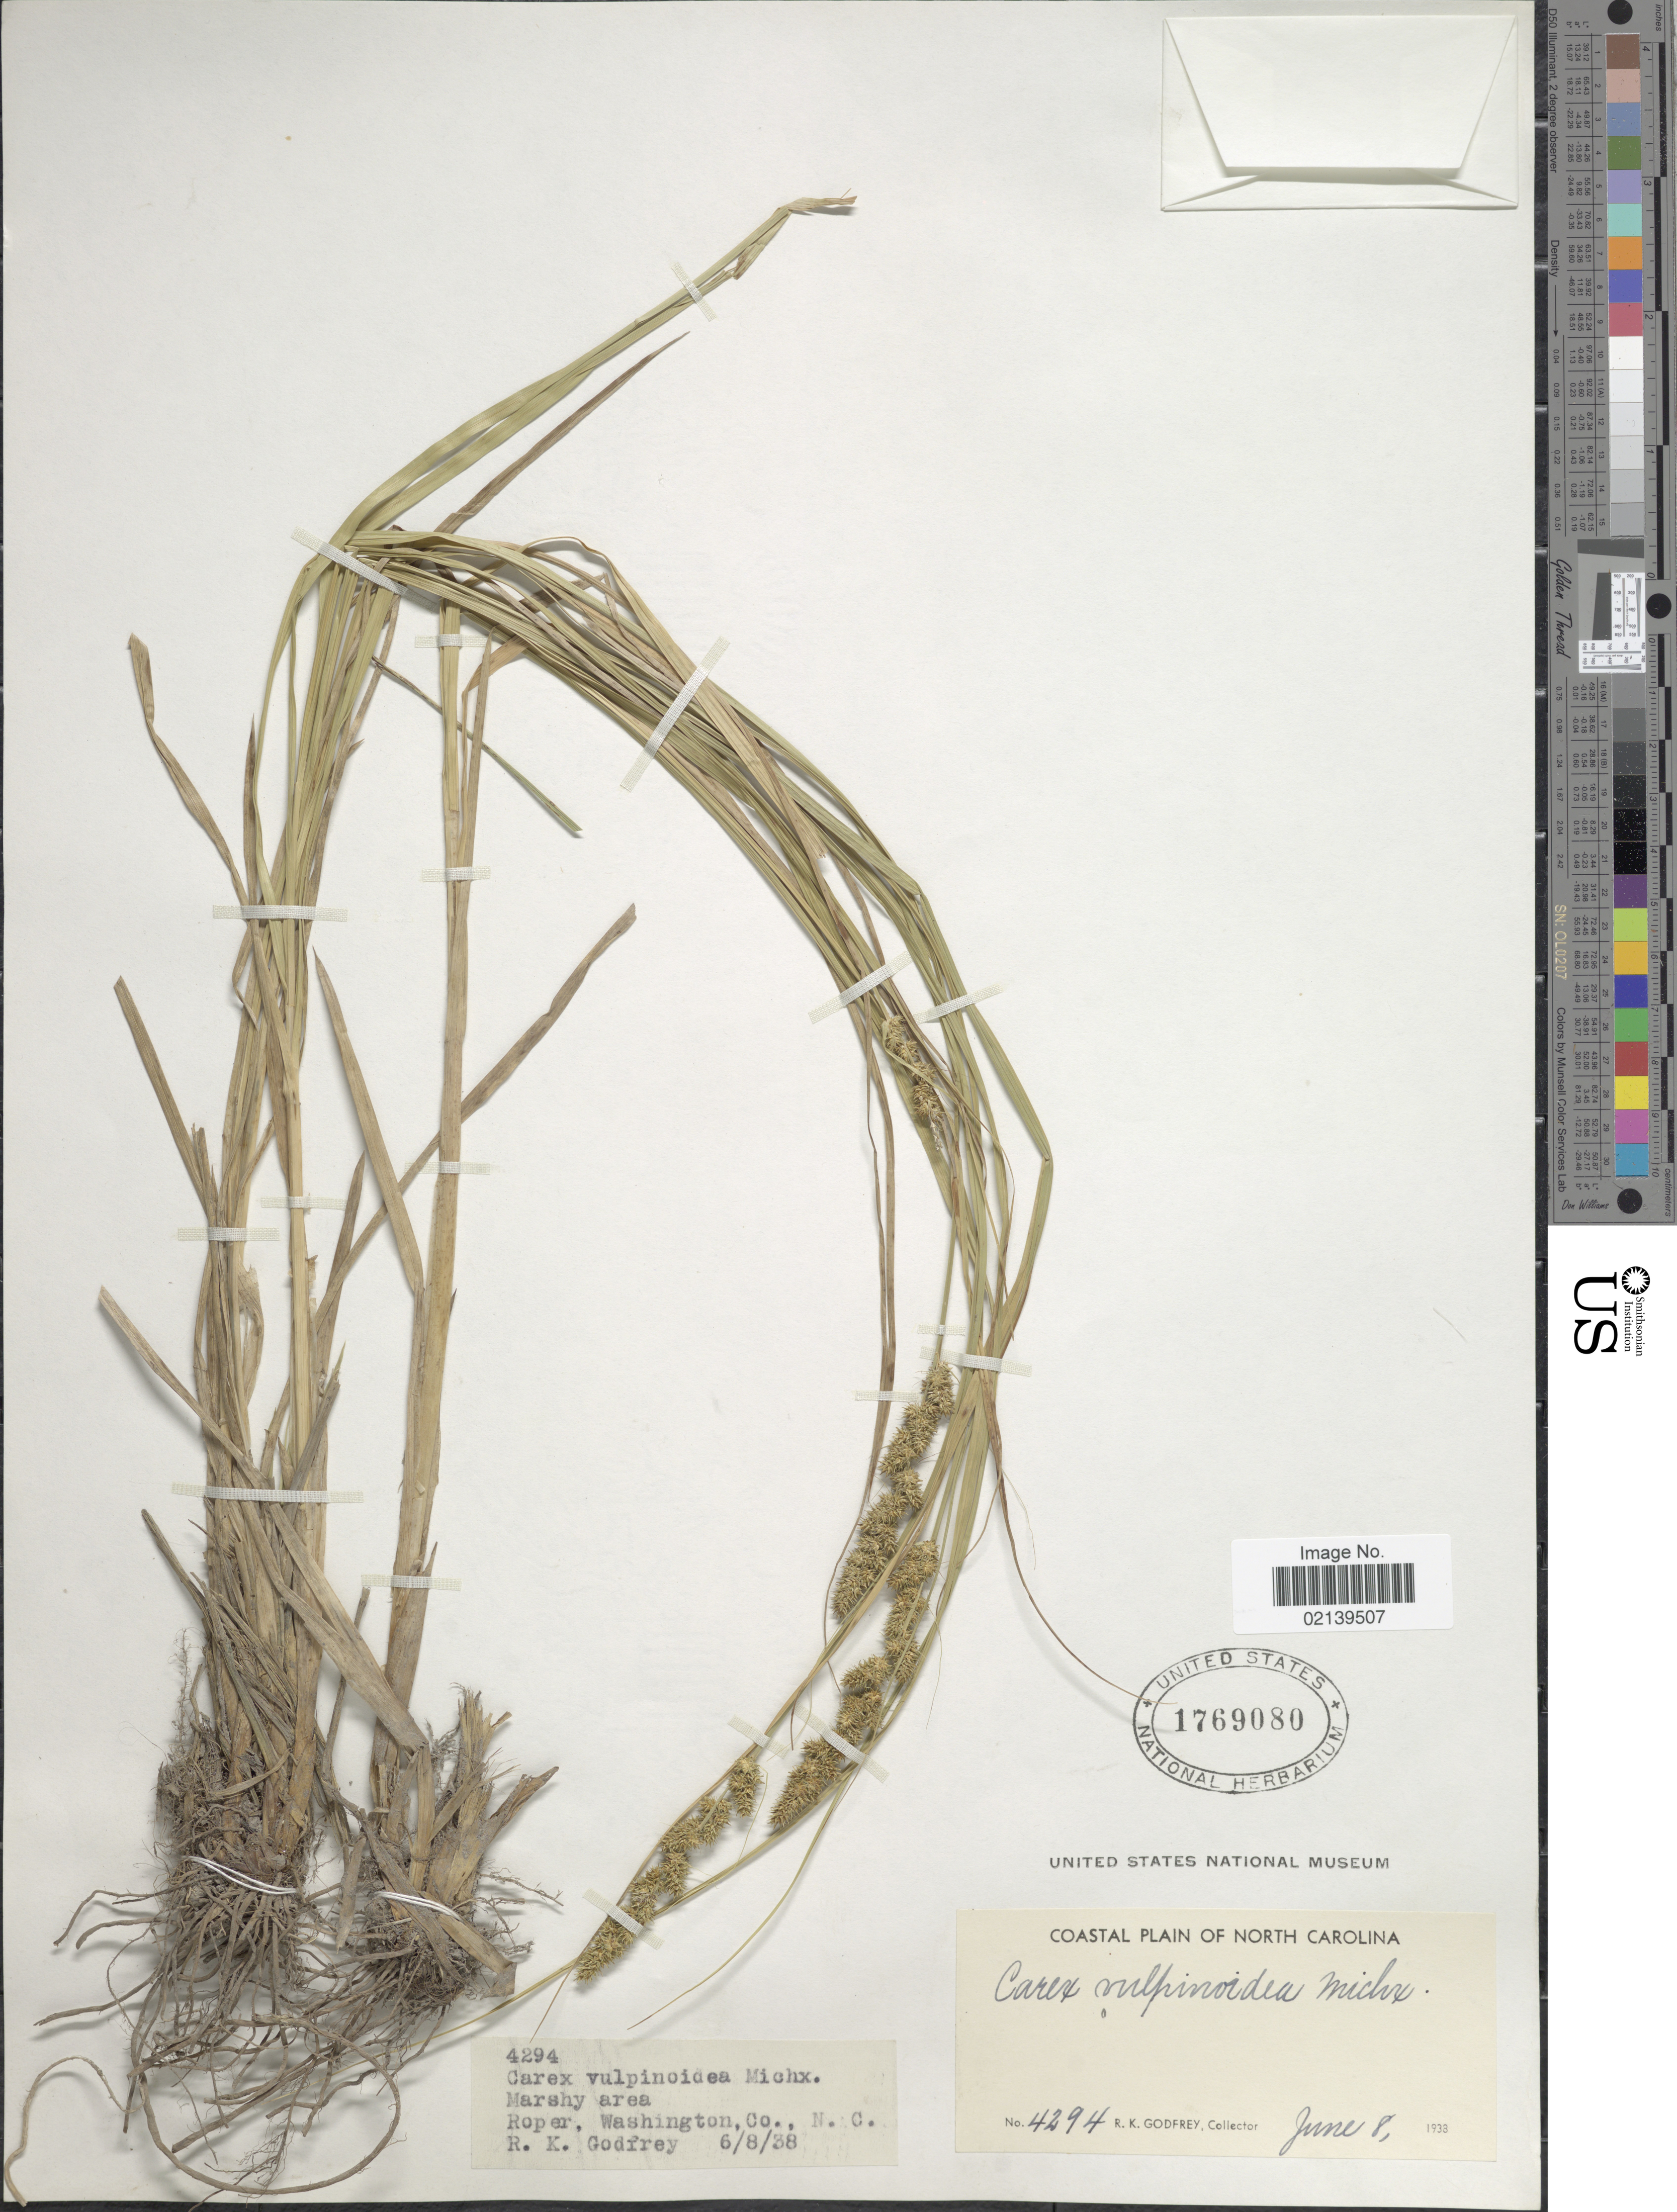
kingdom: Plantae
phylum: Tracheophyta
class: Liliopsida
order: Poales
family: Cyperaceae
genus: Carex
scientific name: Carex vulpinoidea Michx.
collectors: R. K. Godfrey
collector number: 4294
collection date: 1938-06-08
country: United States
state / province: North Carolina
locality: Coastal Plain of North Carolina, Roper, Washington; Co., N.C.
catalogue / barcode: US 1769080